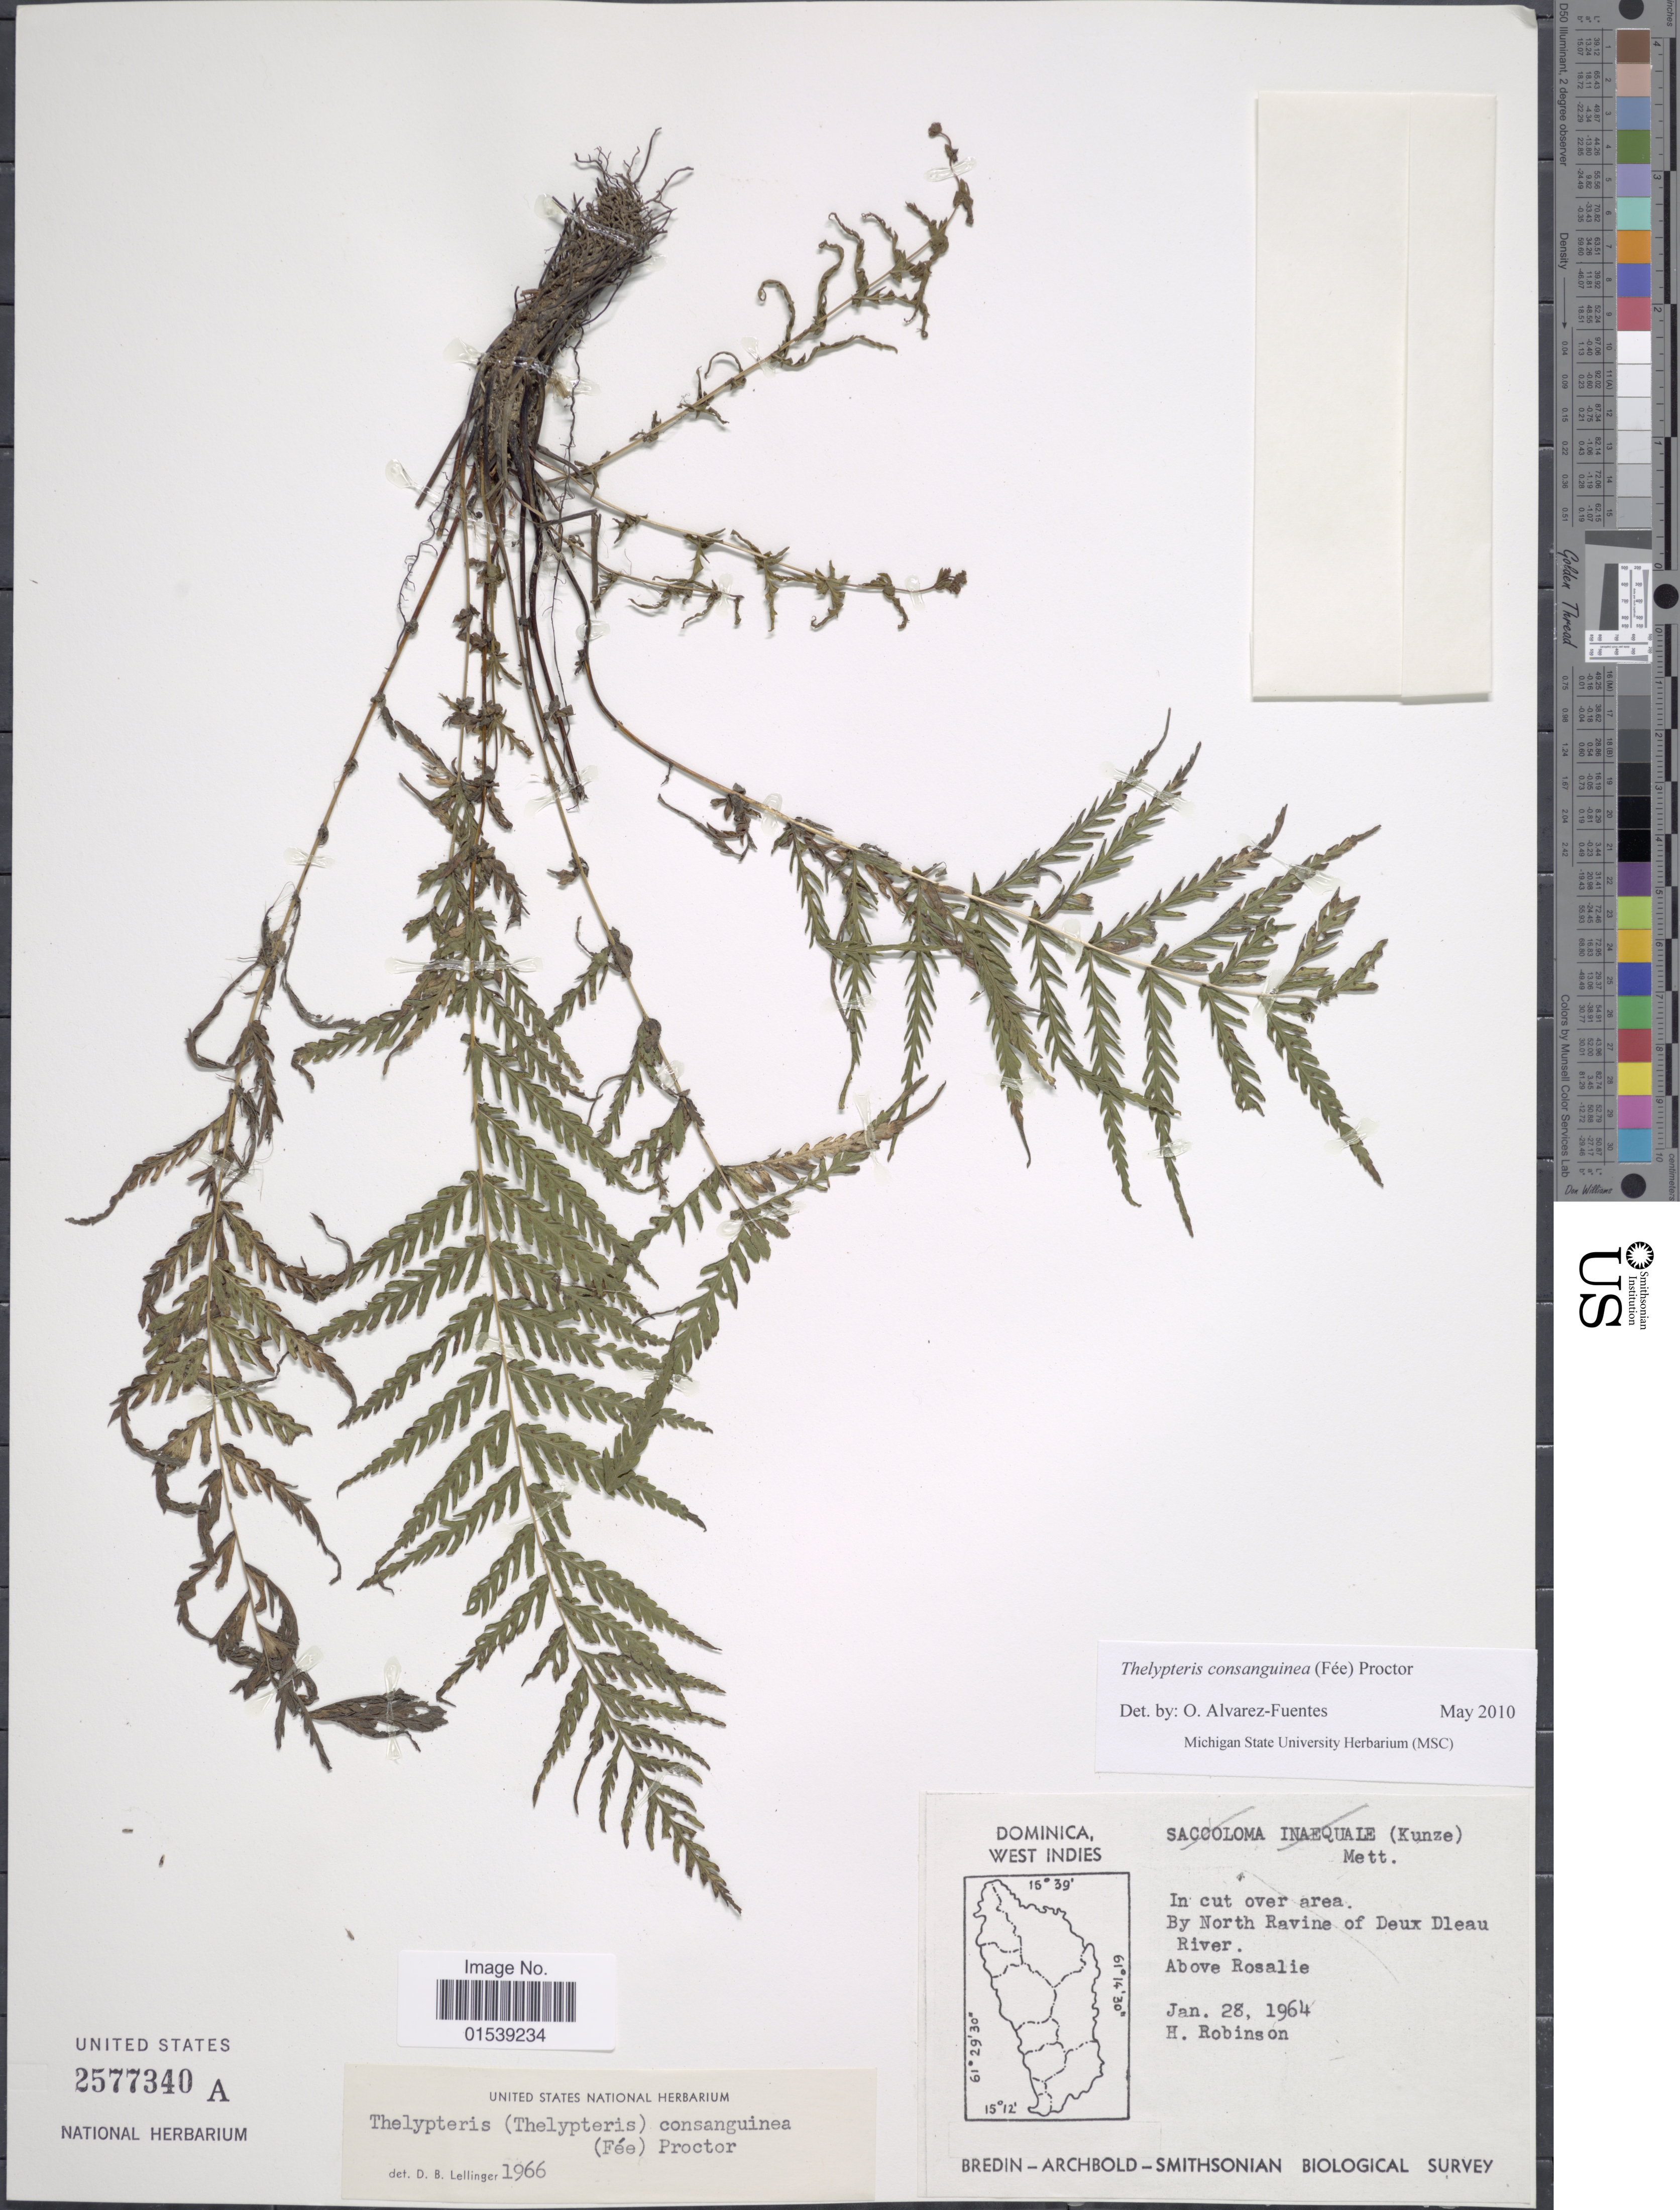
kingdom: Plantae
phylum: Tracheophyta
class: Polypodiopsida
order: Polypodiales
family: Thelypteridaceae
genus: Amauropelta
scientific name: Amauropelta consanguinea (Fée) comb. nov., ined. 2015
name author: (Fée)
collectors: H. Robinson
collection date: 1964-01-28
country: Dominica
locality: West Indies, by North Ravine of Deux Dleau River, above Rosalie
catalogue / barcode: US 2577340A